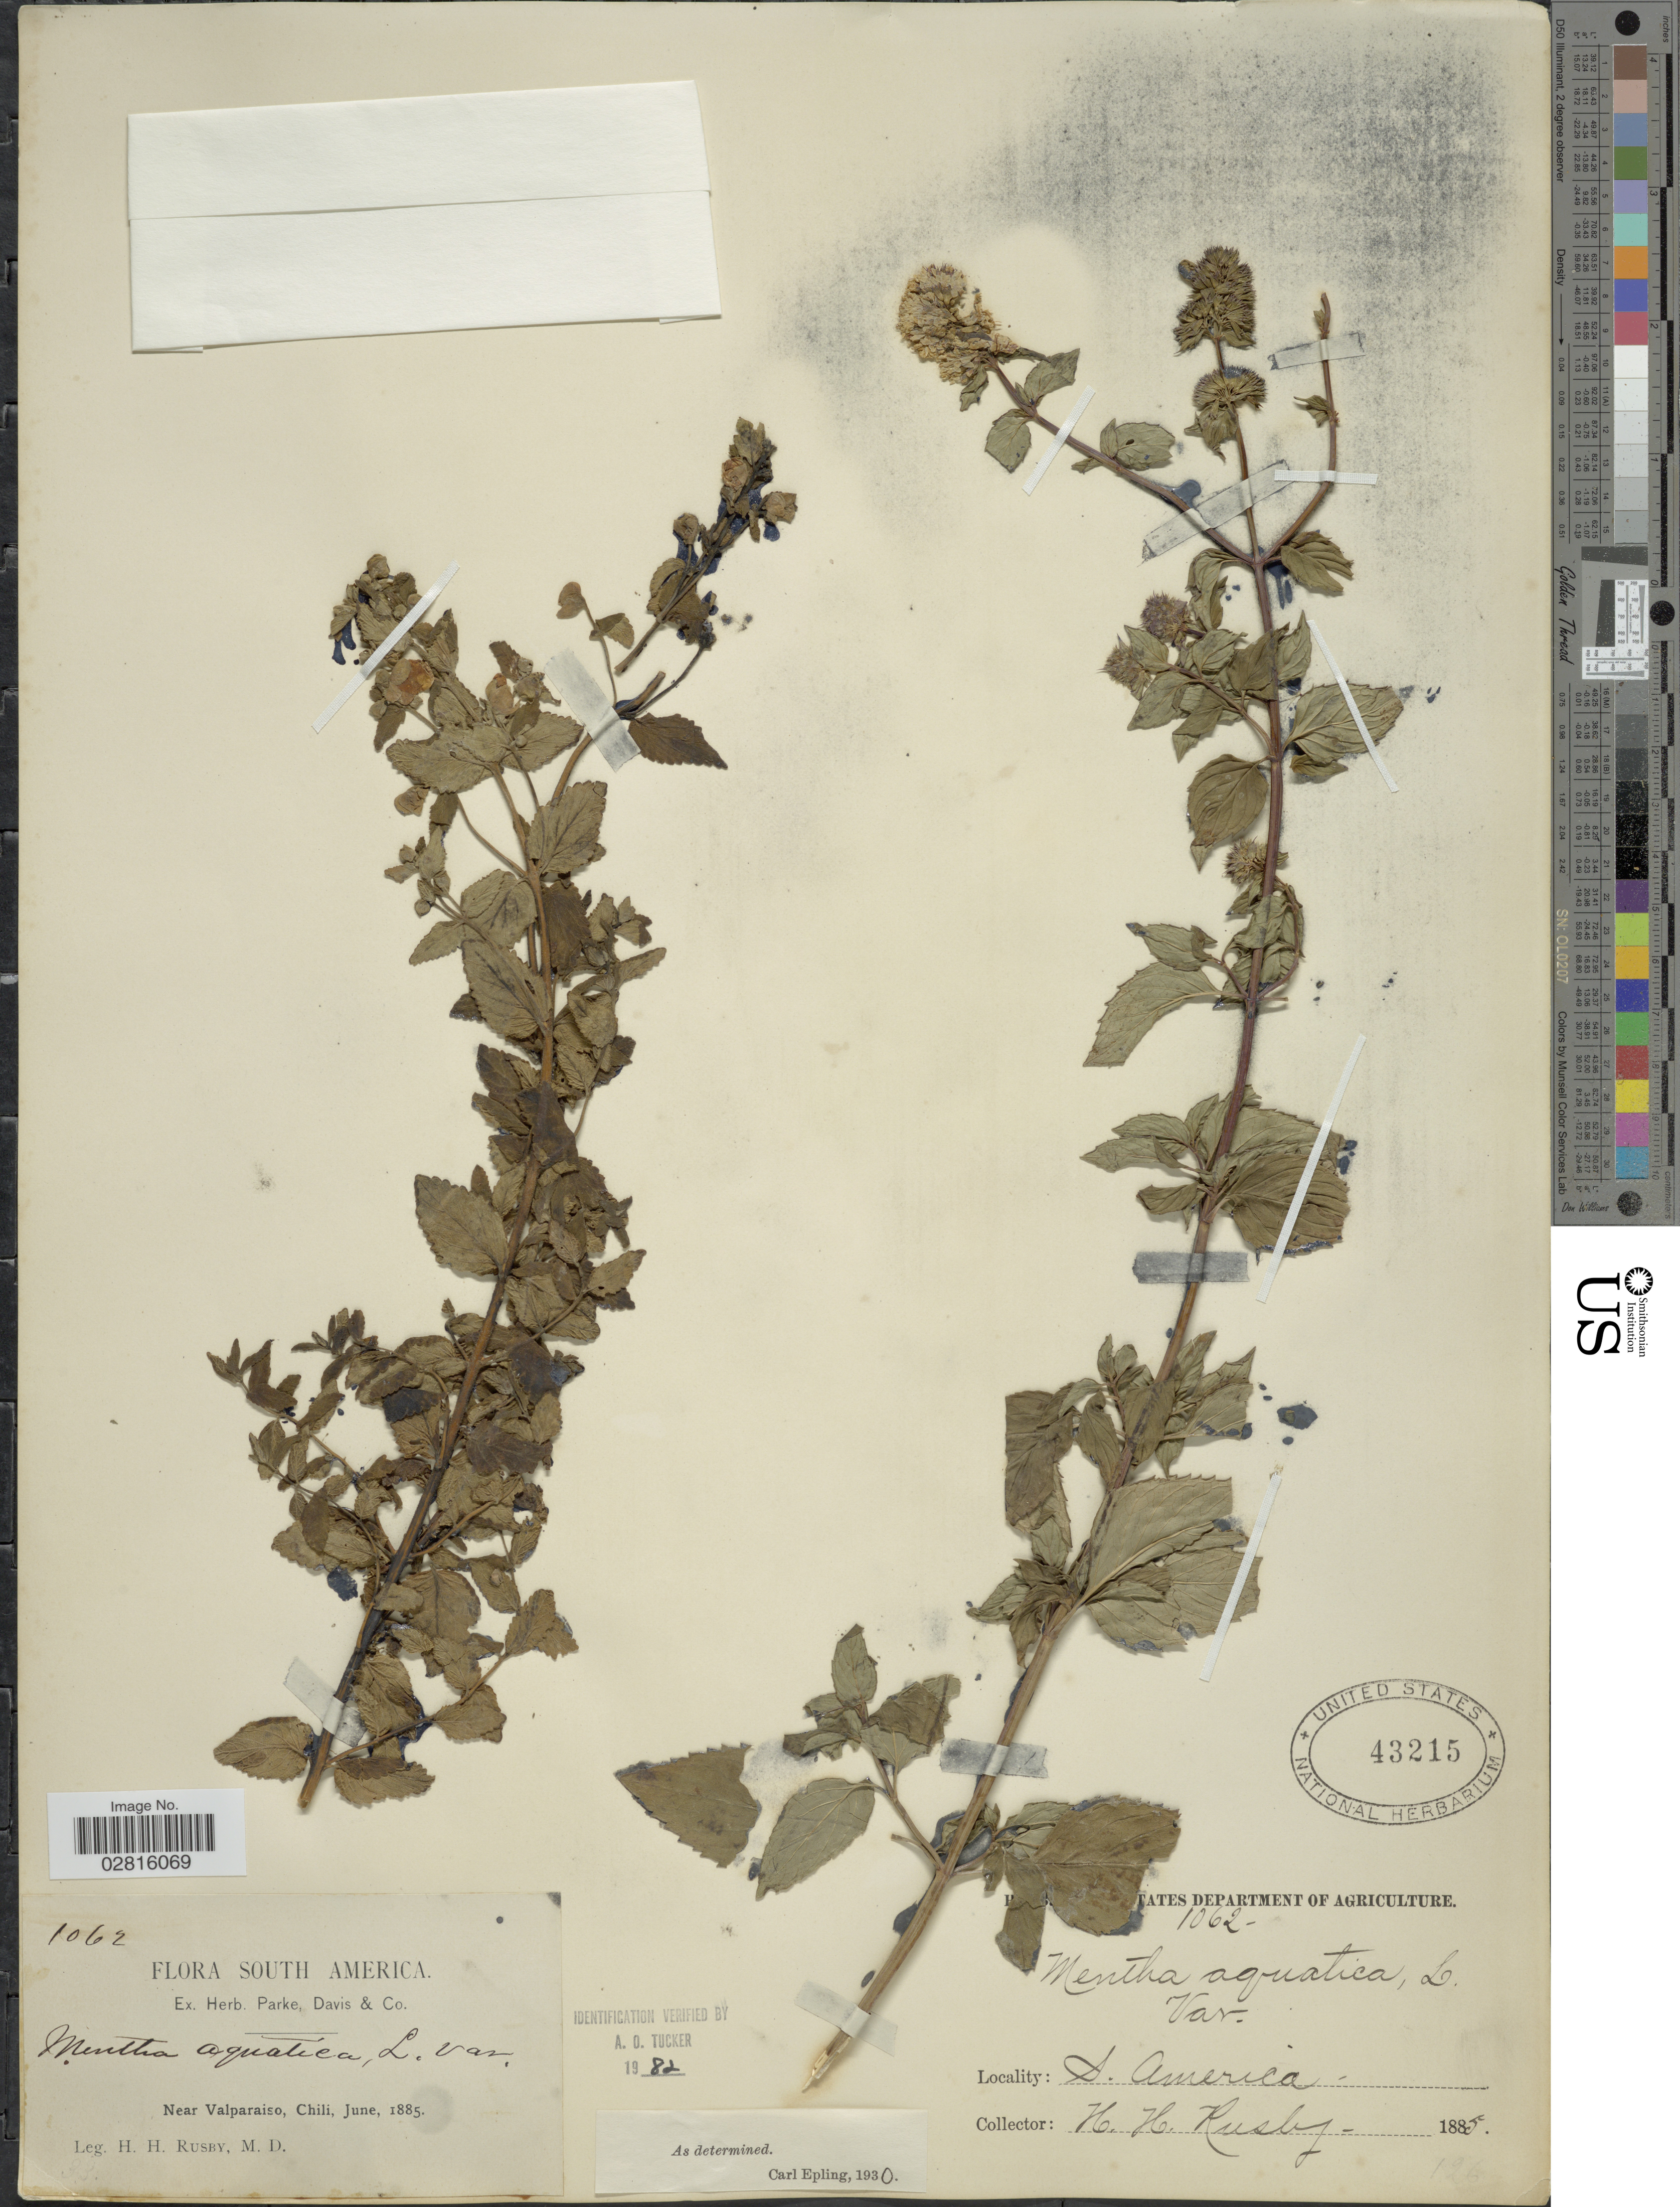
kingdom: Plantae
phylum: Tracheophyta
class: Magnoliopsida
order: Lamiales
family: Lamiaceae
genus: Mentha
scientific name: Mentha aquatica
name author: L.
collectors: H. H. Rusby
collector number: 1062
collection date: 1885-06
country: Chile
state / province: Valparaíso (V)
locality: Near Valparaiso.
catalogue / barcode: US 43215